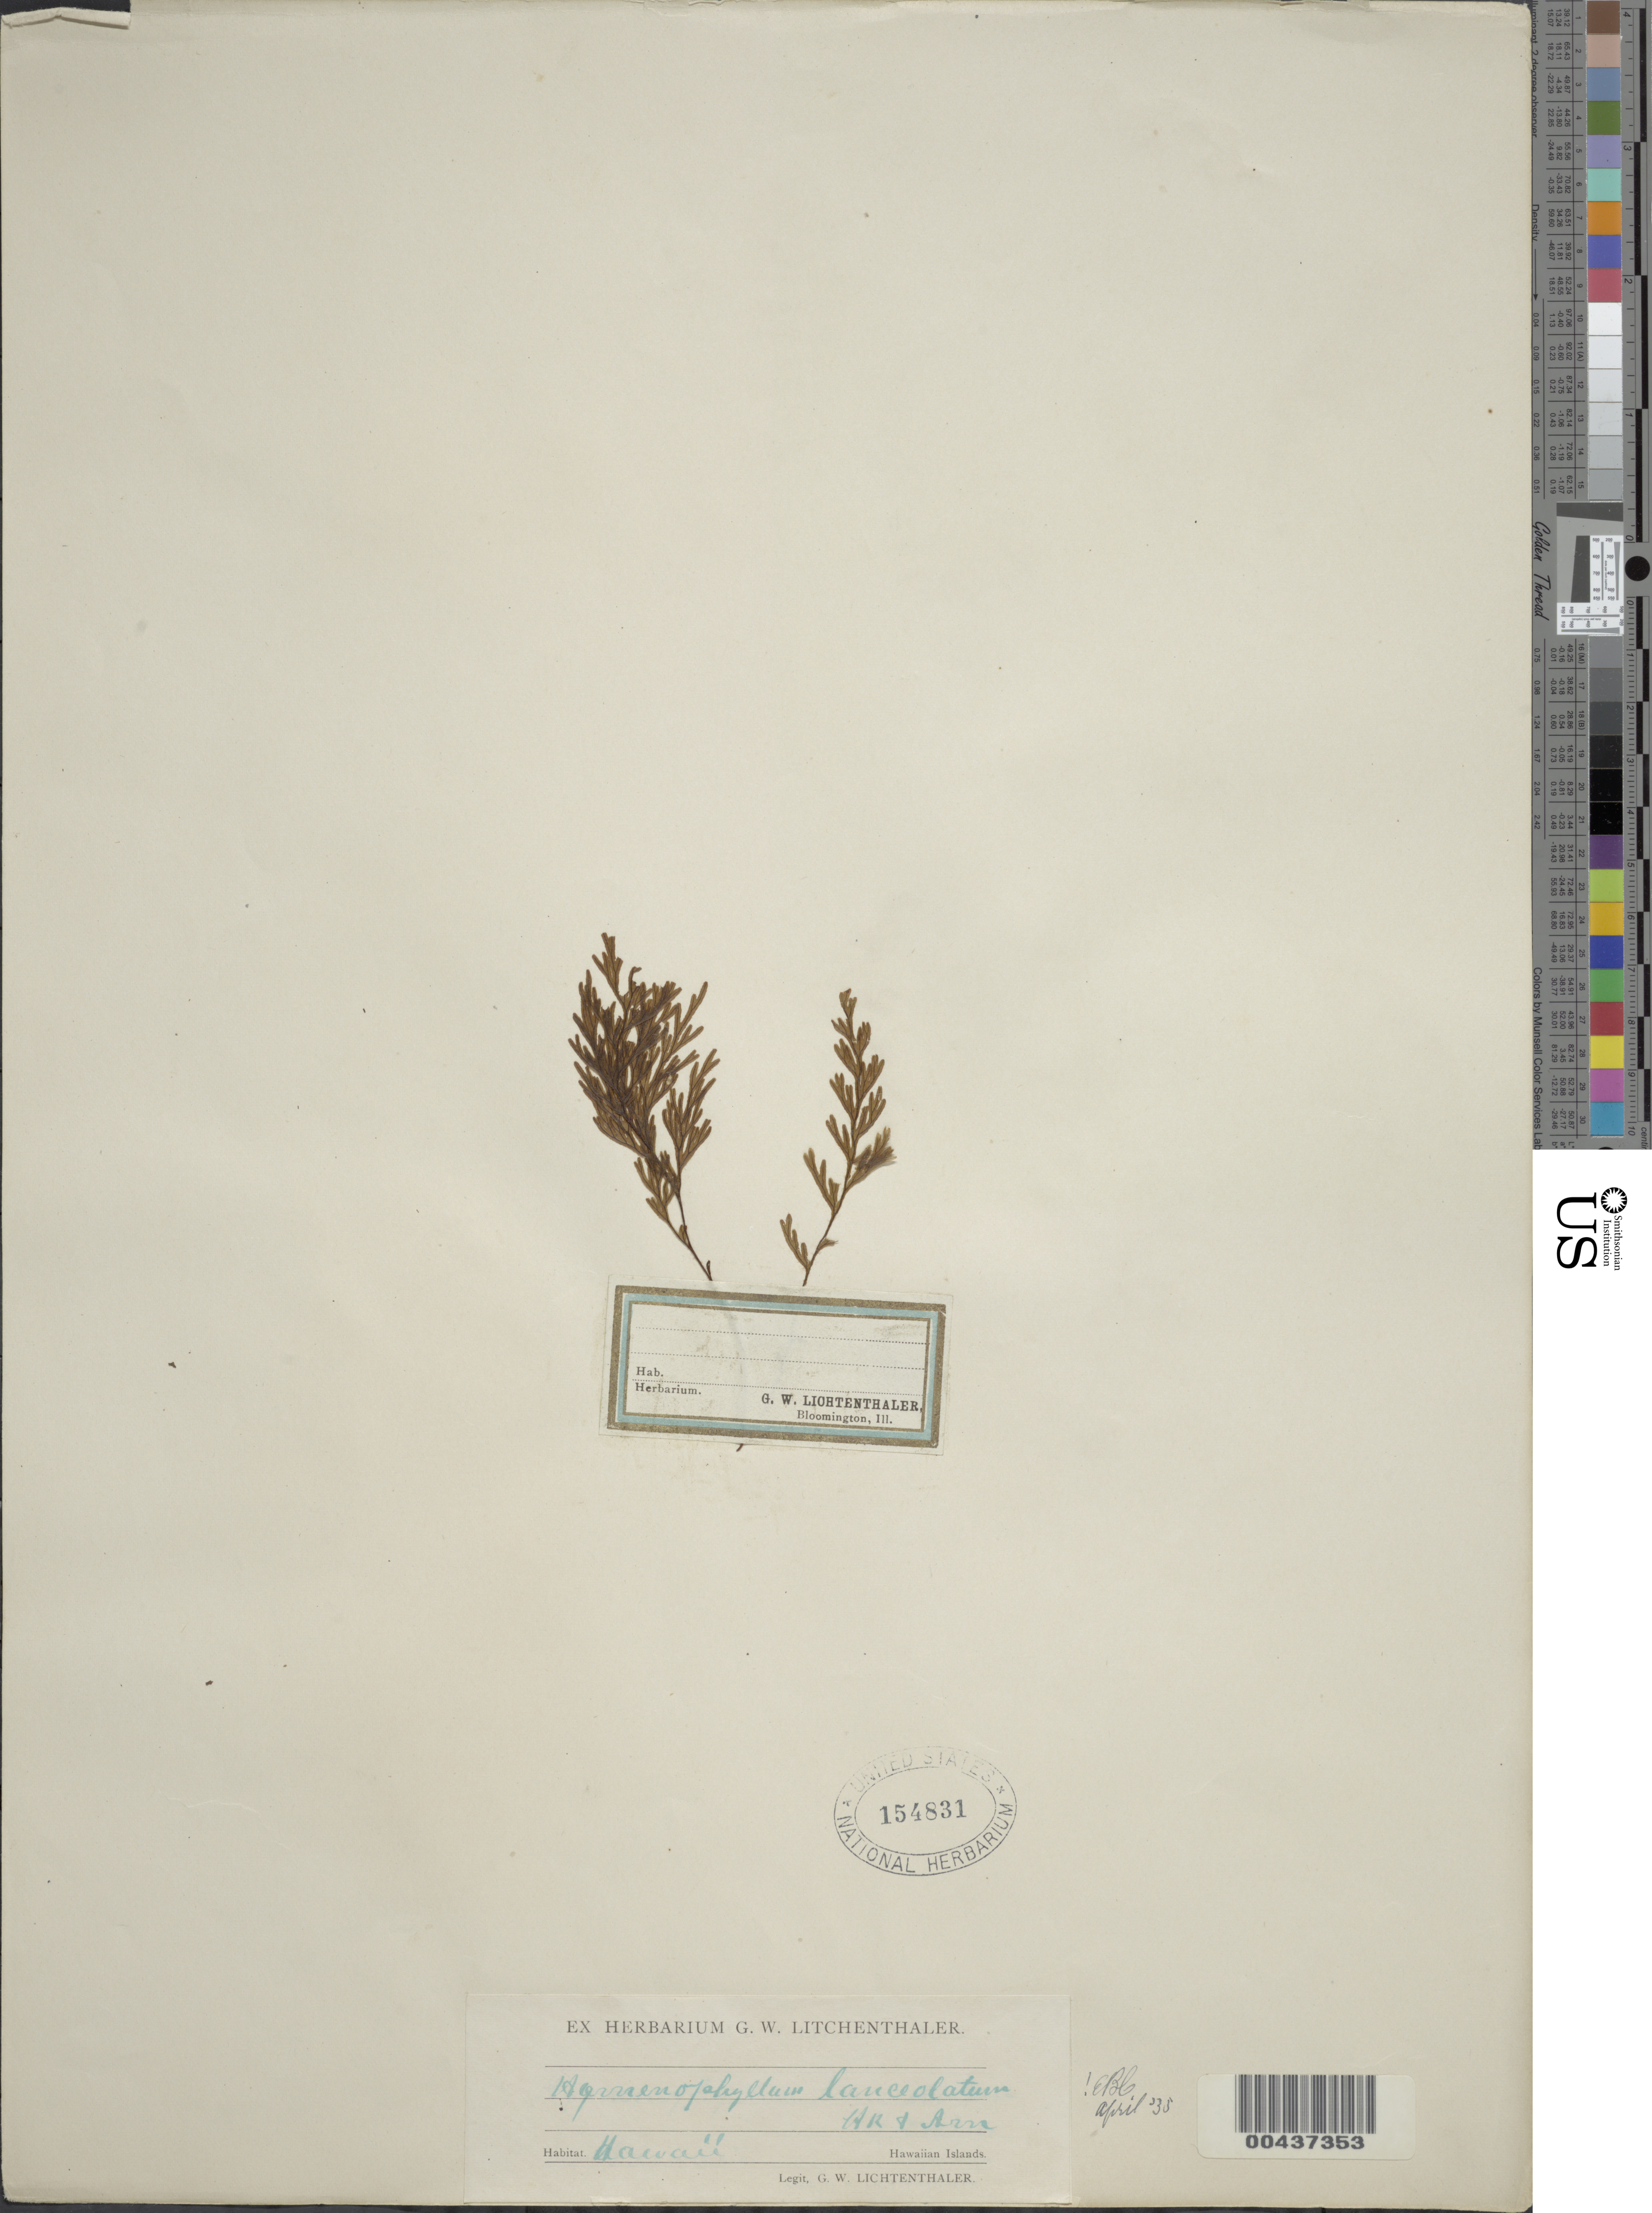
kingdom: Plantae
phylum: Tracheophyta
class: Polypodiopsida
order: Hymenophyllales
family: Hymenophyllaceae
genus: Hymenophyllum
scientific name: Hymenophyllum lanceolatum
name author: Hook. & Arn.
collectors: G. Lichtenthaler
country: United States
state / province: Hawaii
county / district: Hawaii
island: Hawaii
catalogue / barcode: US 154831